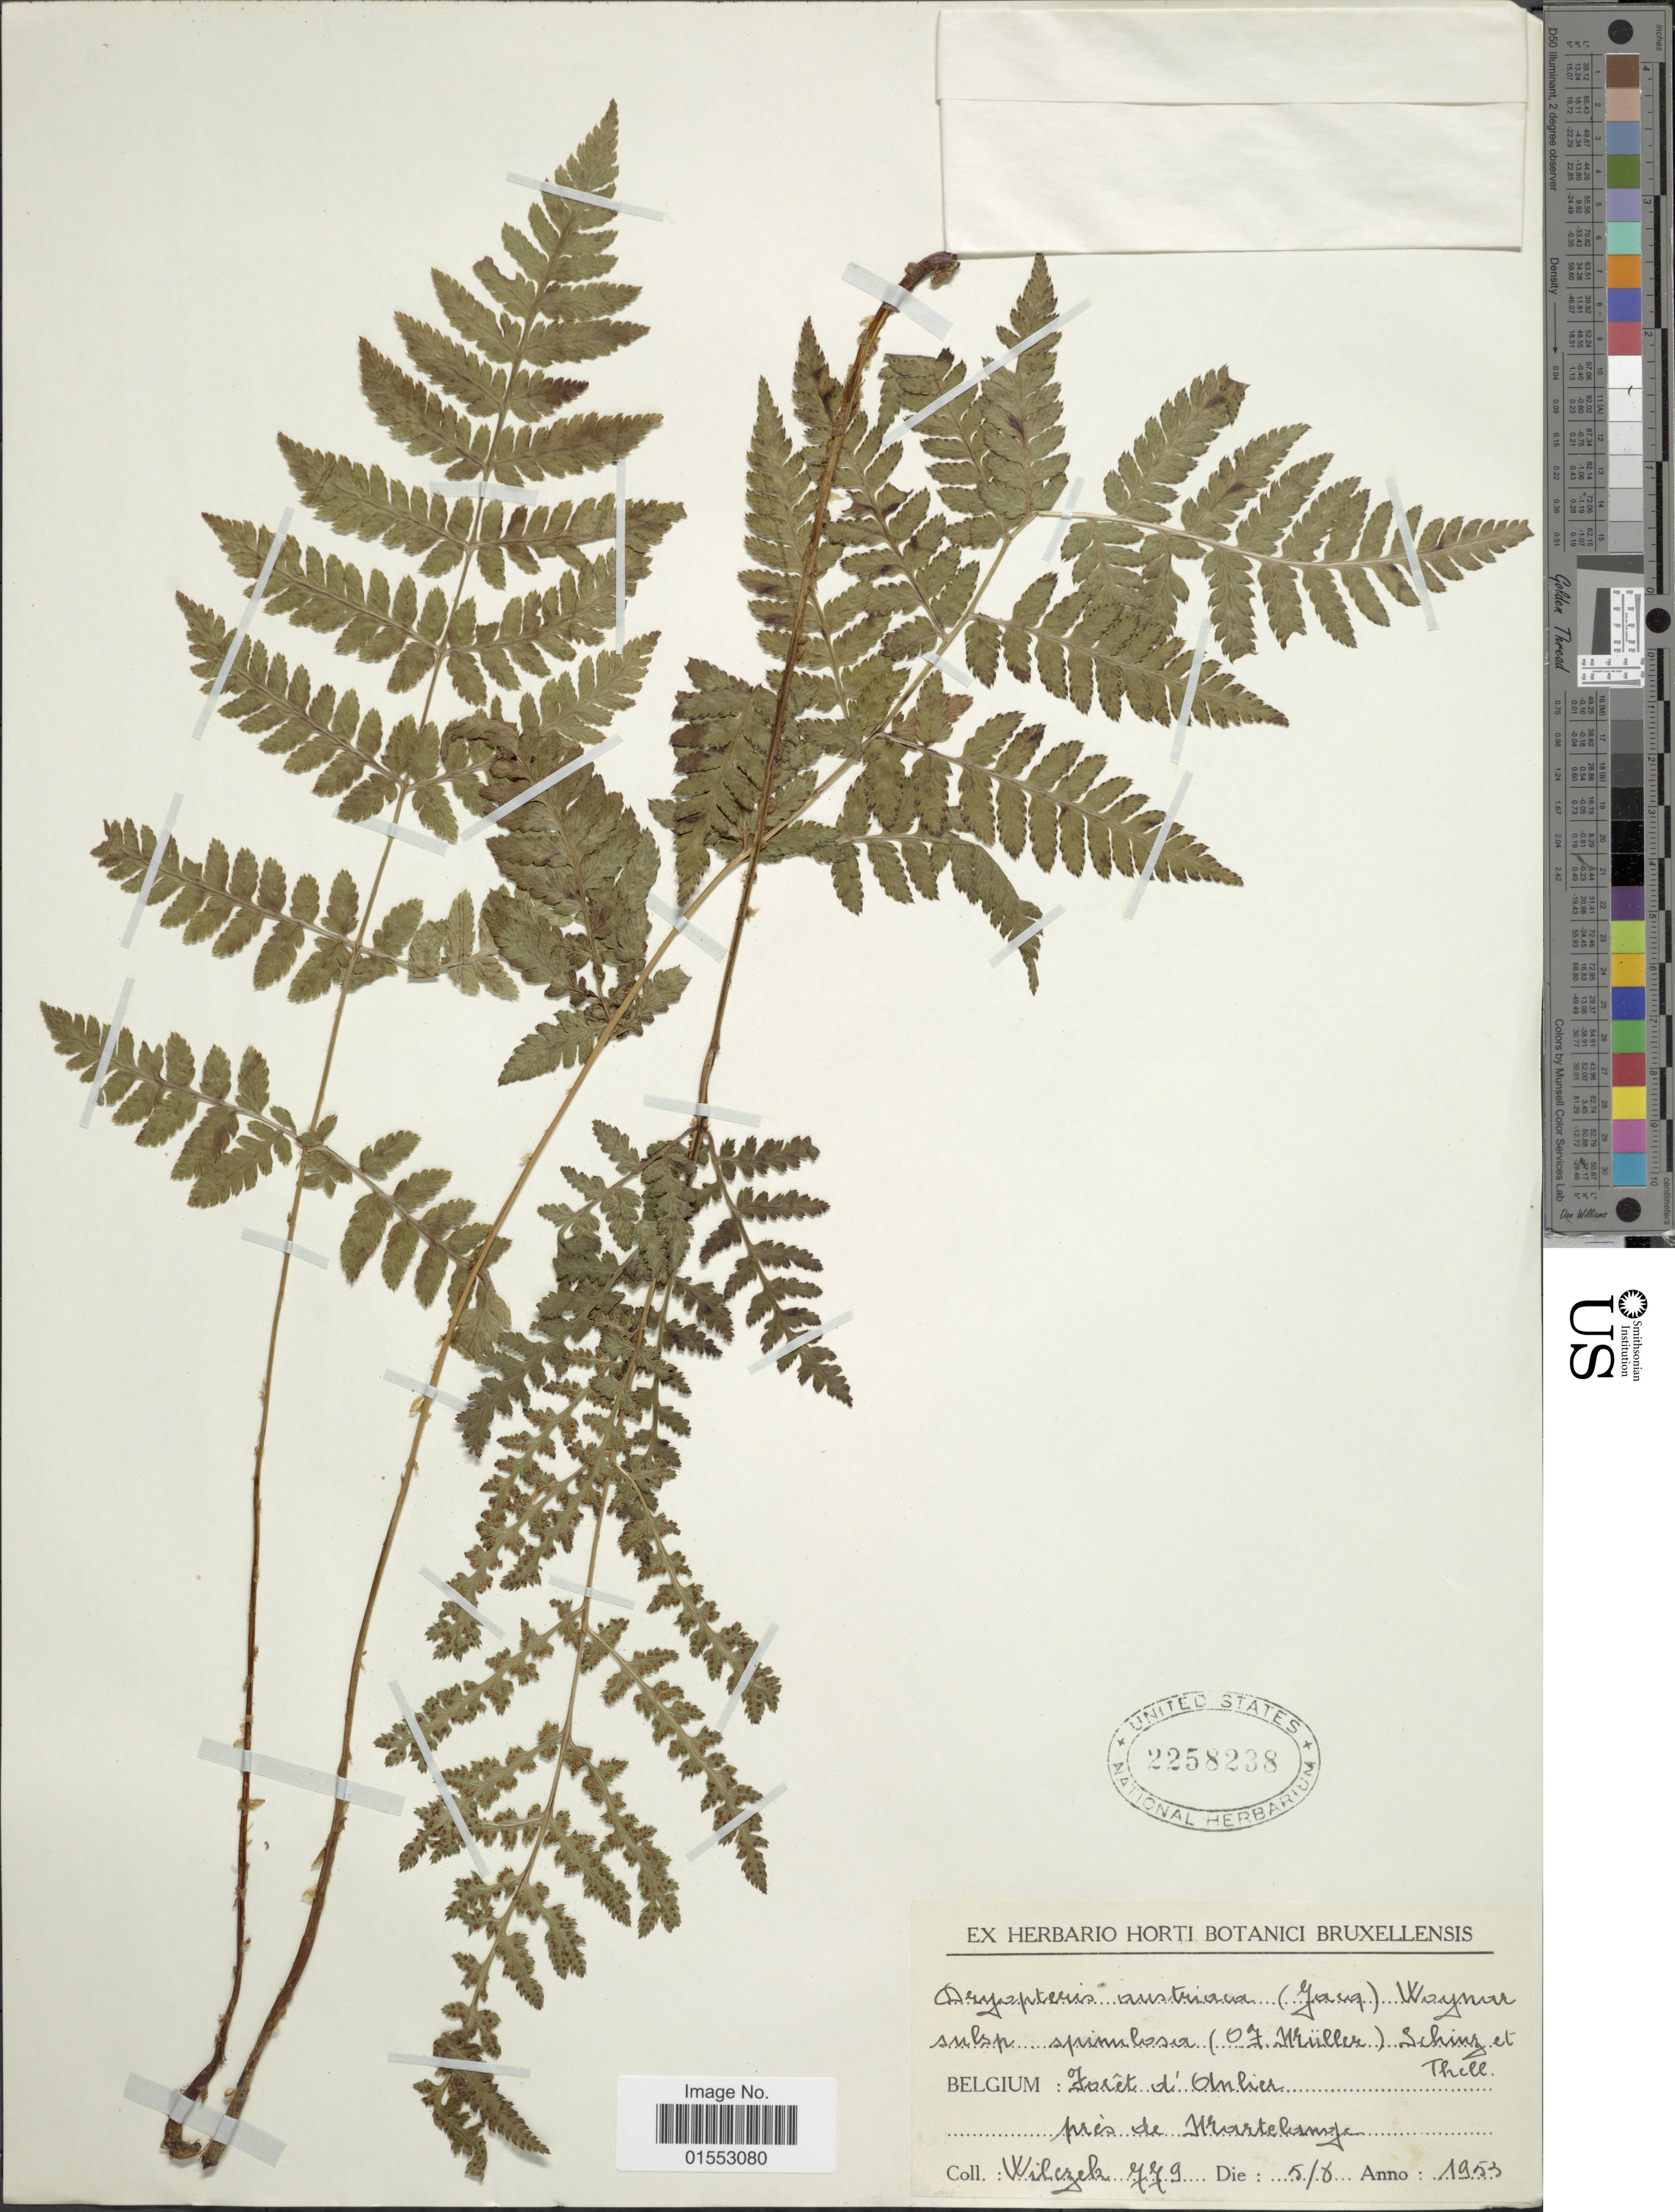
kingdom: Plantae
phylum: Tracheophyta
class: Polypodiopsida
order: Polypodiales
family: Dryopteridaceae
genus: Dryopteris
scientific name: Dryopteris carthusiana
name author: (Villars) H.P. Fuchs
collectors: -. Wilezek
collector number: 779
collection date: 1953-06-05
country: Belgium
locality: Foret de Amlier, pres de Morerlampe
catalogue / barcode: US 2258238